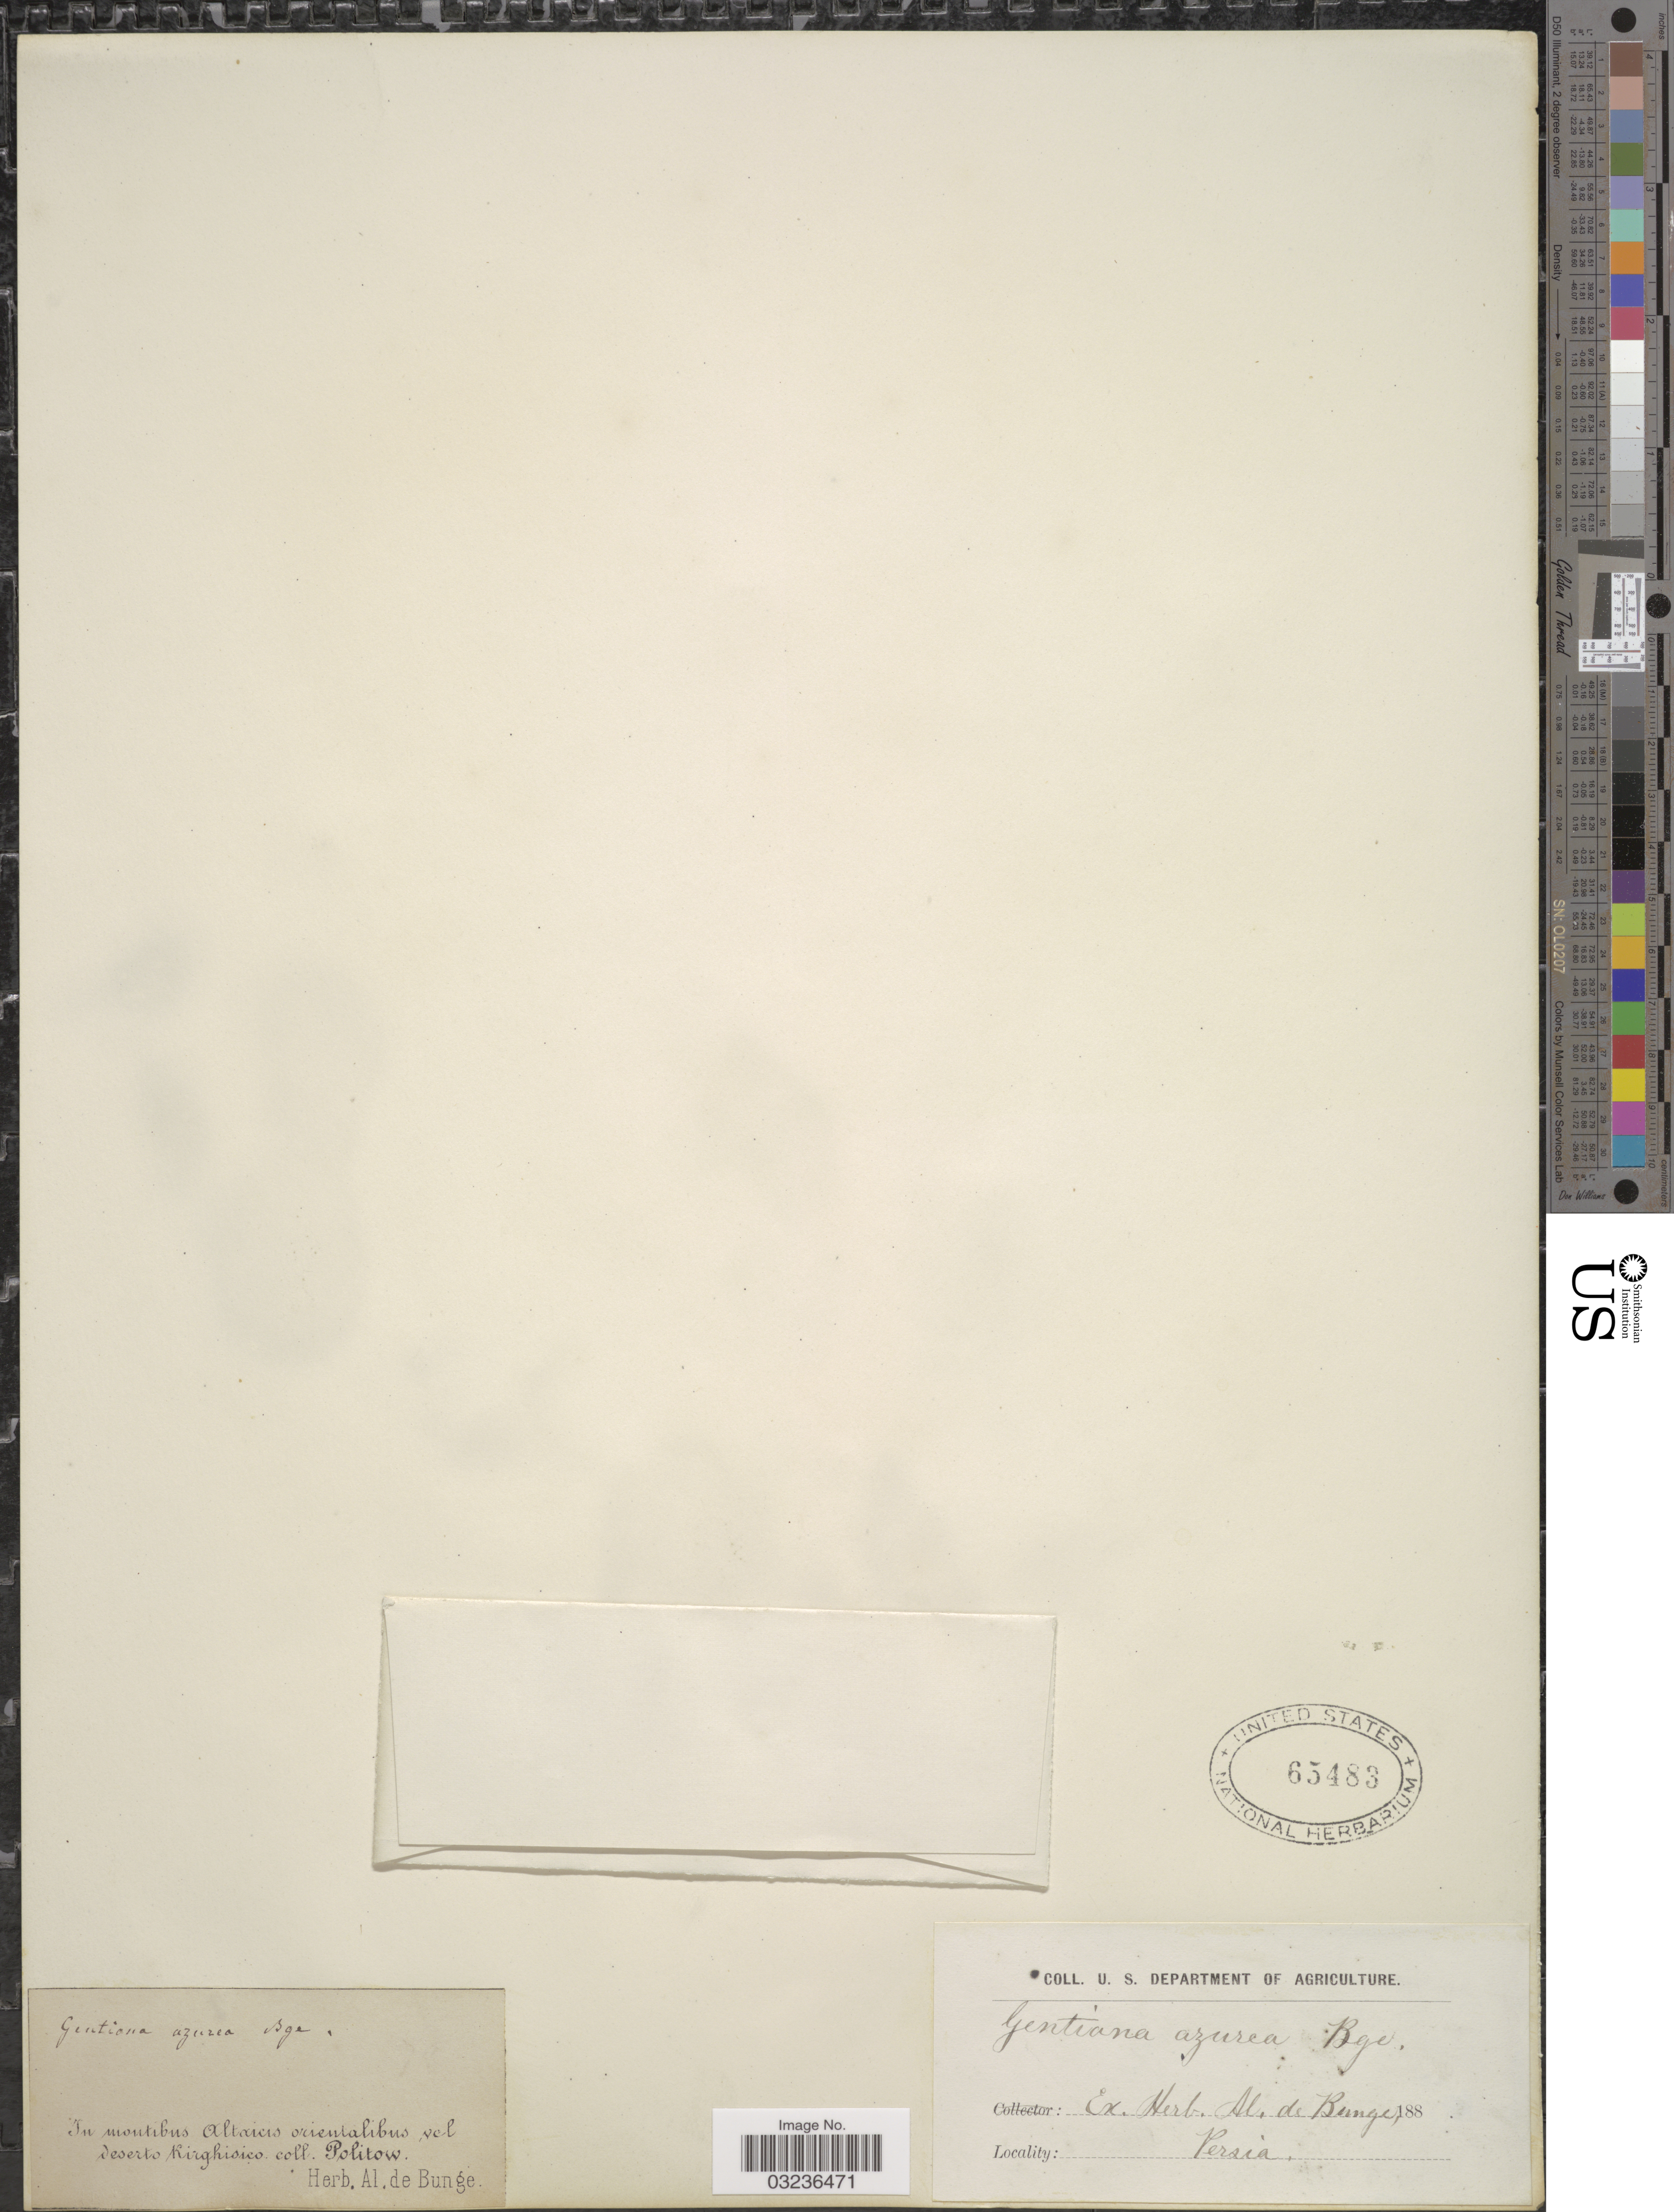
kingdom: Plantae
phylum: Tracheophyta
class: Magnoliopsida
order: Gentianales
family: Gentianaceae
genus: Gentiana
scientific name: Gentiana azurea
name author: Bunge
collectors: -. Politow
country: Iran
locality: In montibus Altaicis orientalibus vel deserto Kirghisico.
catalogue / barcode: US 65483